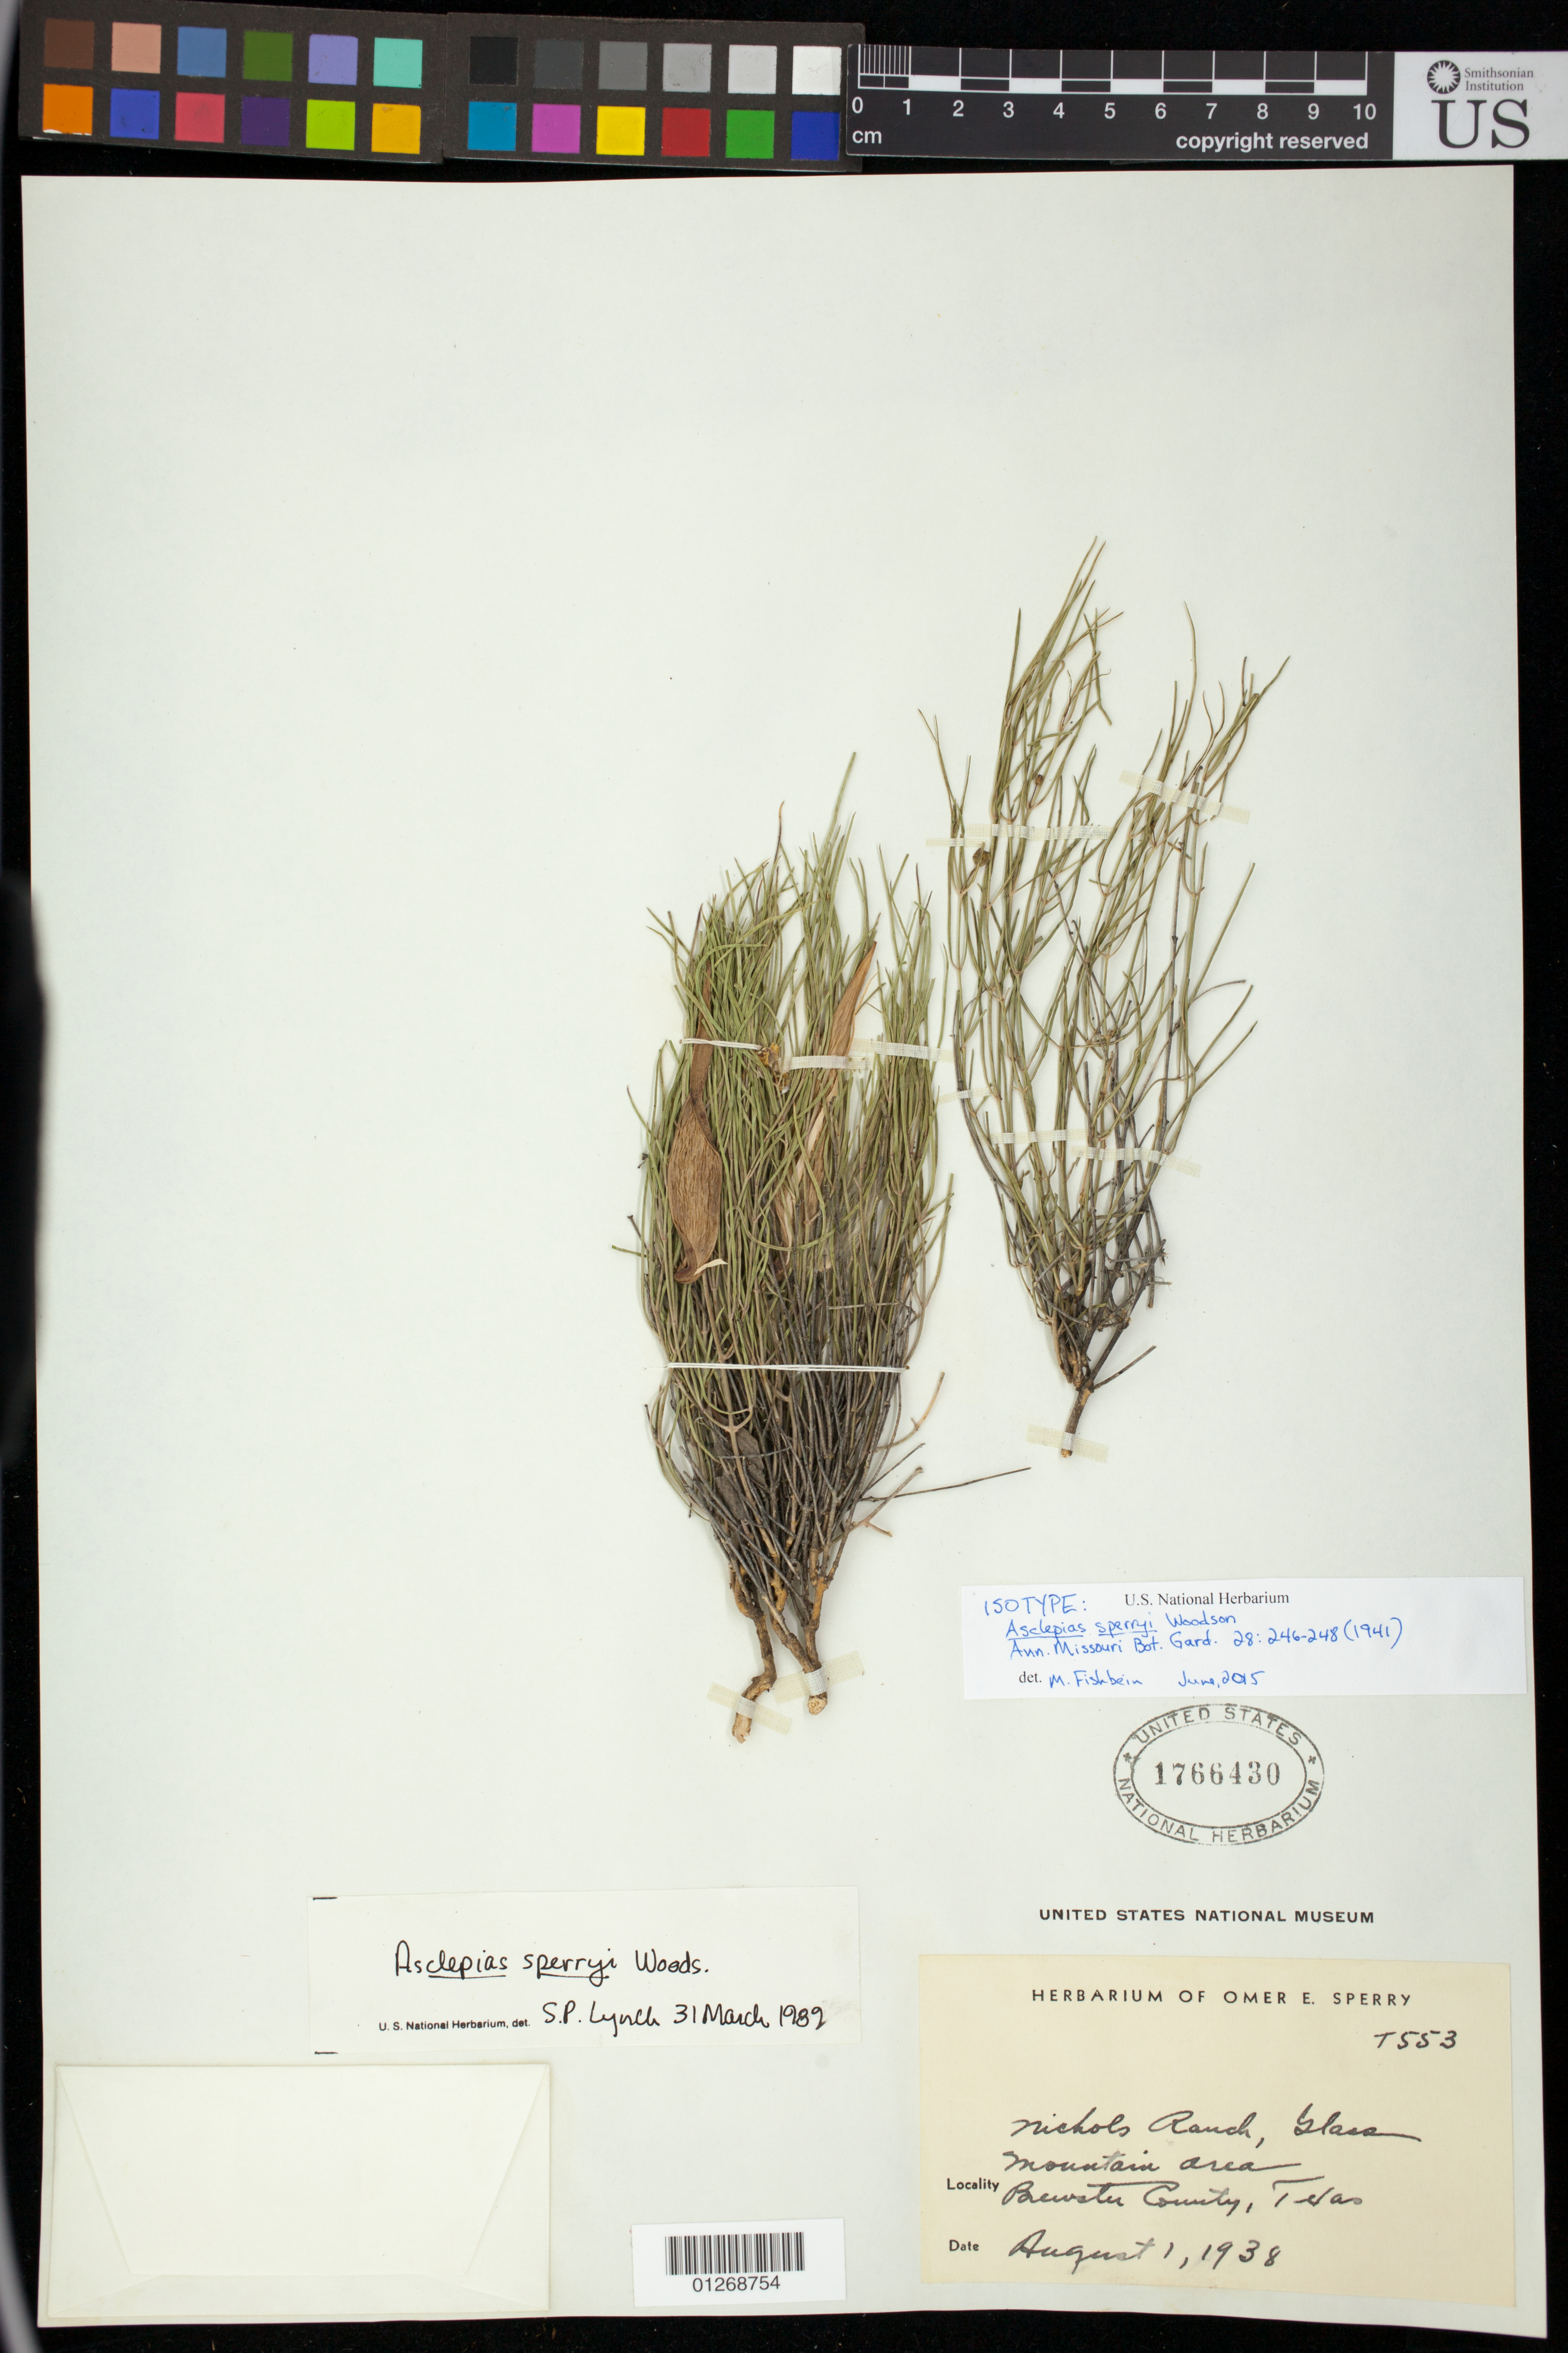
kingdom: Plantae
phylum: Tracheophyta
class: Magnoliopsida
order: Gentianales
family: Apocynaceae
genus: Asclepias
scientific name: Asclepias sperryi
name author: Woodson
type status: Isotype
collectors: ex. herb. Omer E. Sperry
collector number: T553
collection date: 1938-08-01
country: United States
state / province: Texas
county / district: Brewster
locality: Nichols Ranch, Glass Mountain area, Brewster County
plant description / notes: "Herbarium of Omer E. Sperry" T553, with no collectors named. Protologue cites type as "C. La Motte, O.E. Speery, & B.H. Warnock T553".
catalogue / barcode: US 1766430